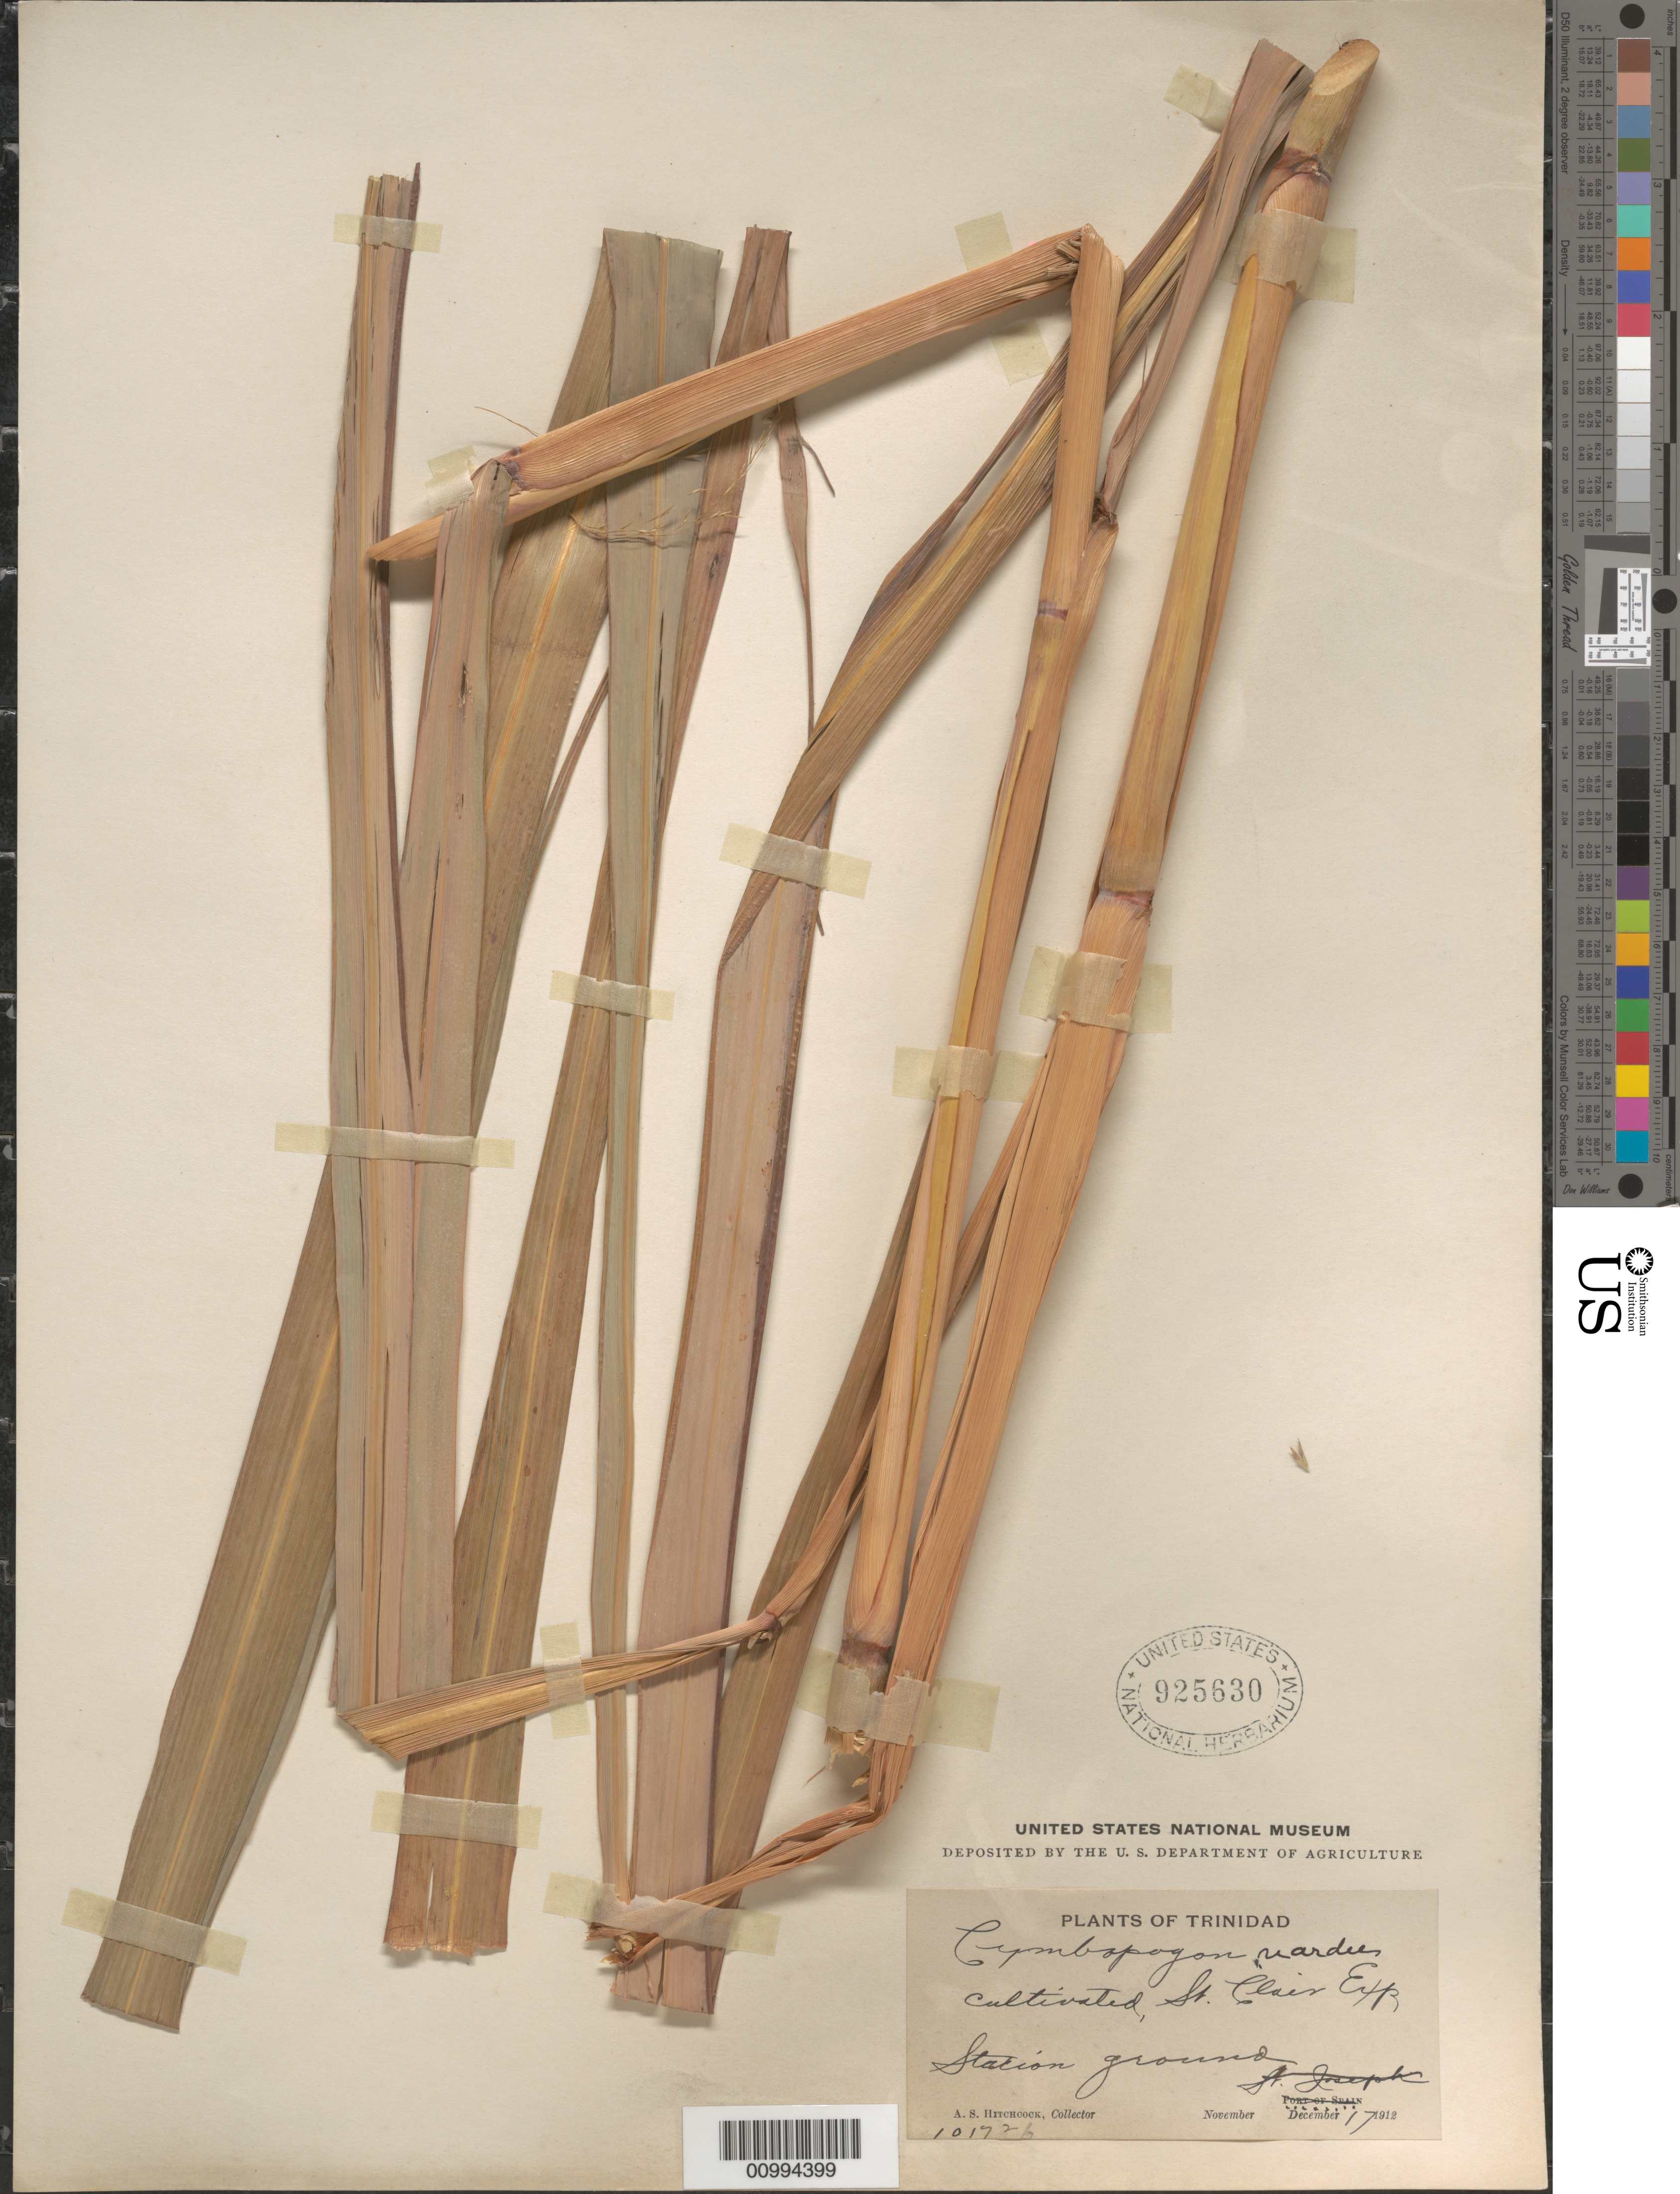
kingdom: Plantae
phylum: Tracheophyta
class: Liliopsida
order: Poales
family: Poaceae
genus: Cymbopogon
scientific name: Cymbopogon nardus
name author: (L.) Rendle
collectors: A. S. Hitchcock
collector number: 10172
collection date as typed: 17 Dec 1912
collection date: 1912-12-17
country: Trinidad and Tobago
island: Trinidad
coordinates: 0 N, 0 E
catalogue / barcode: US 925630